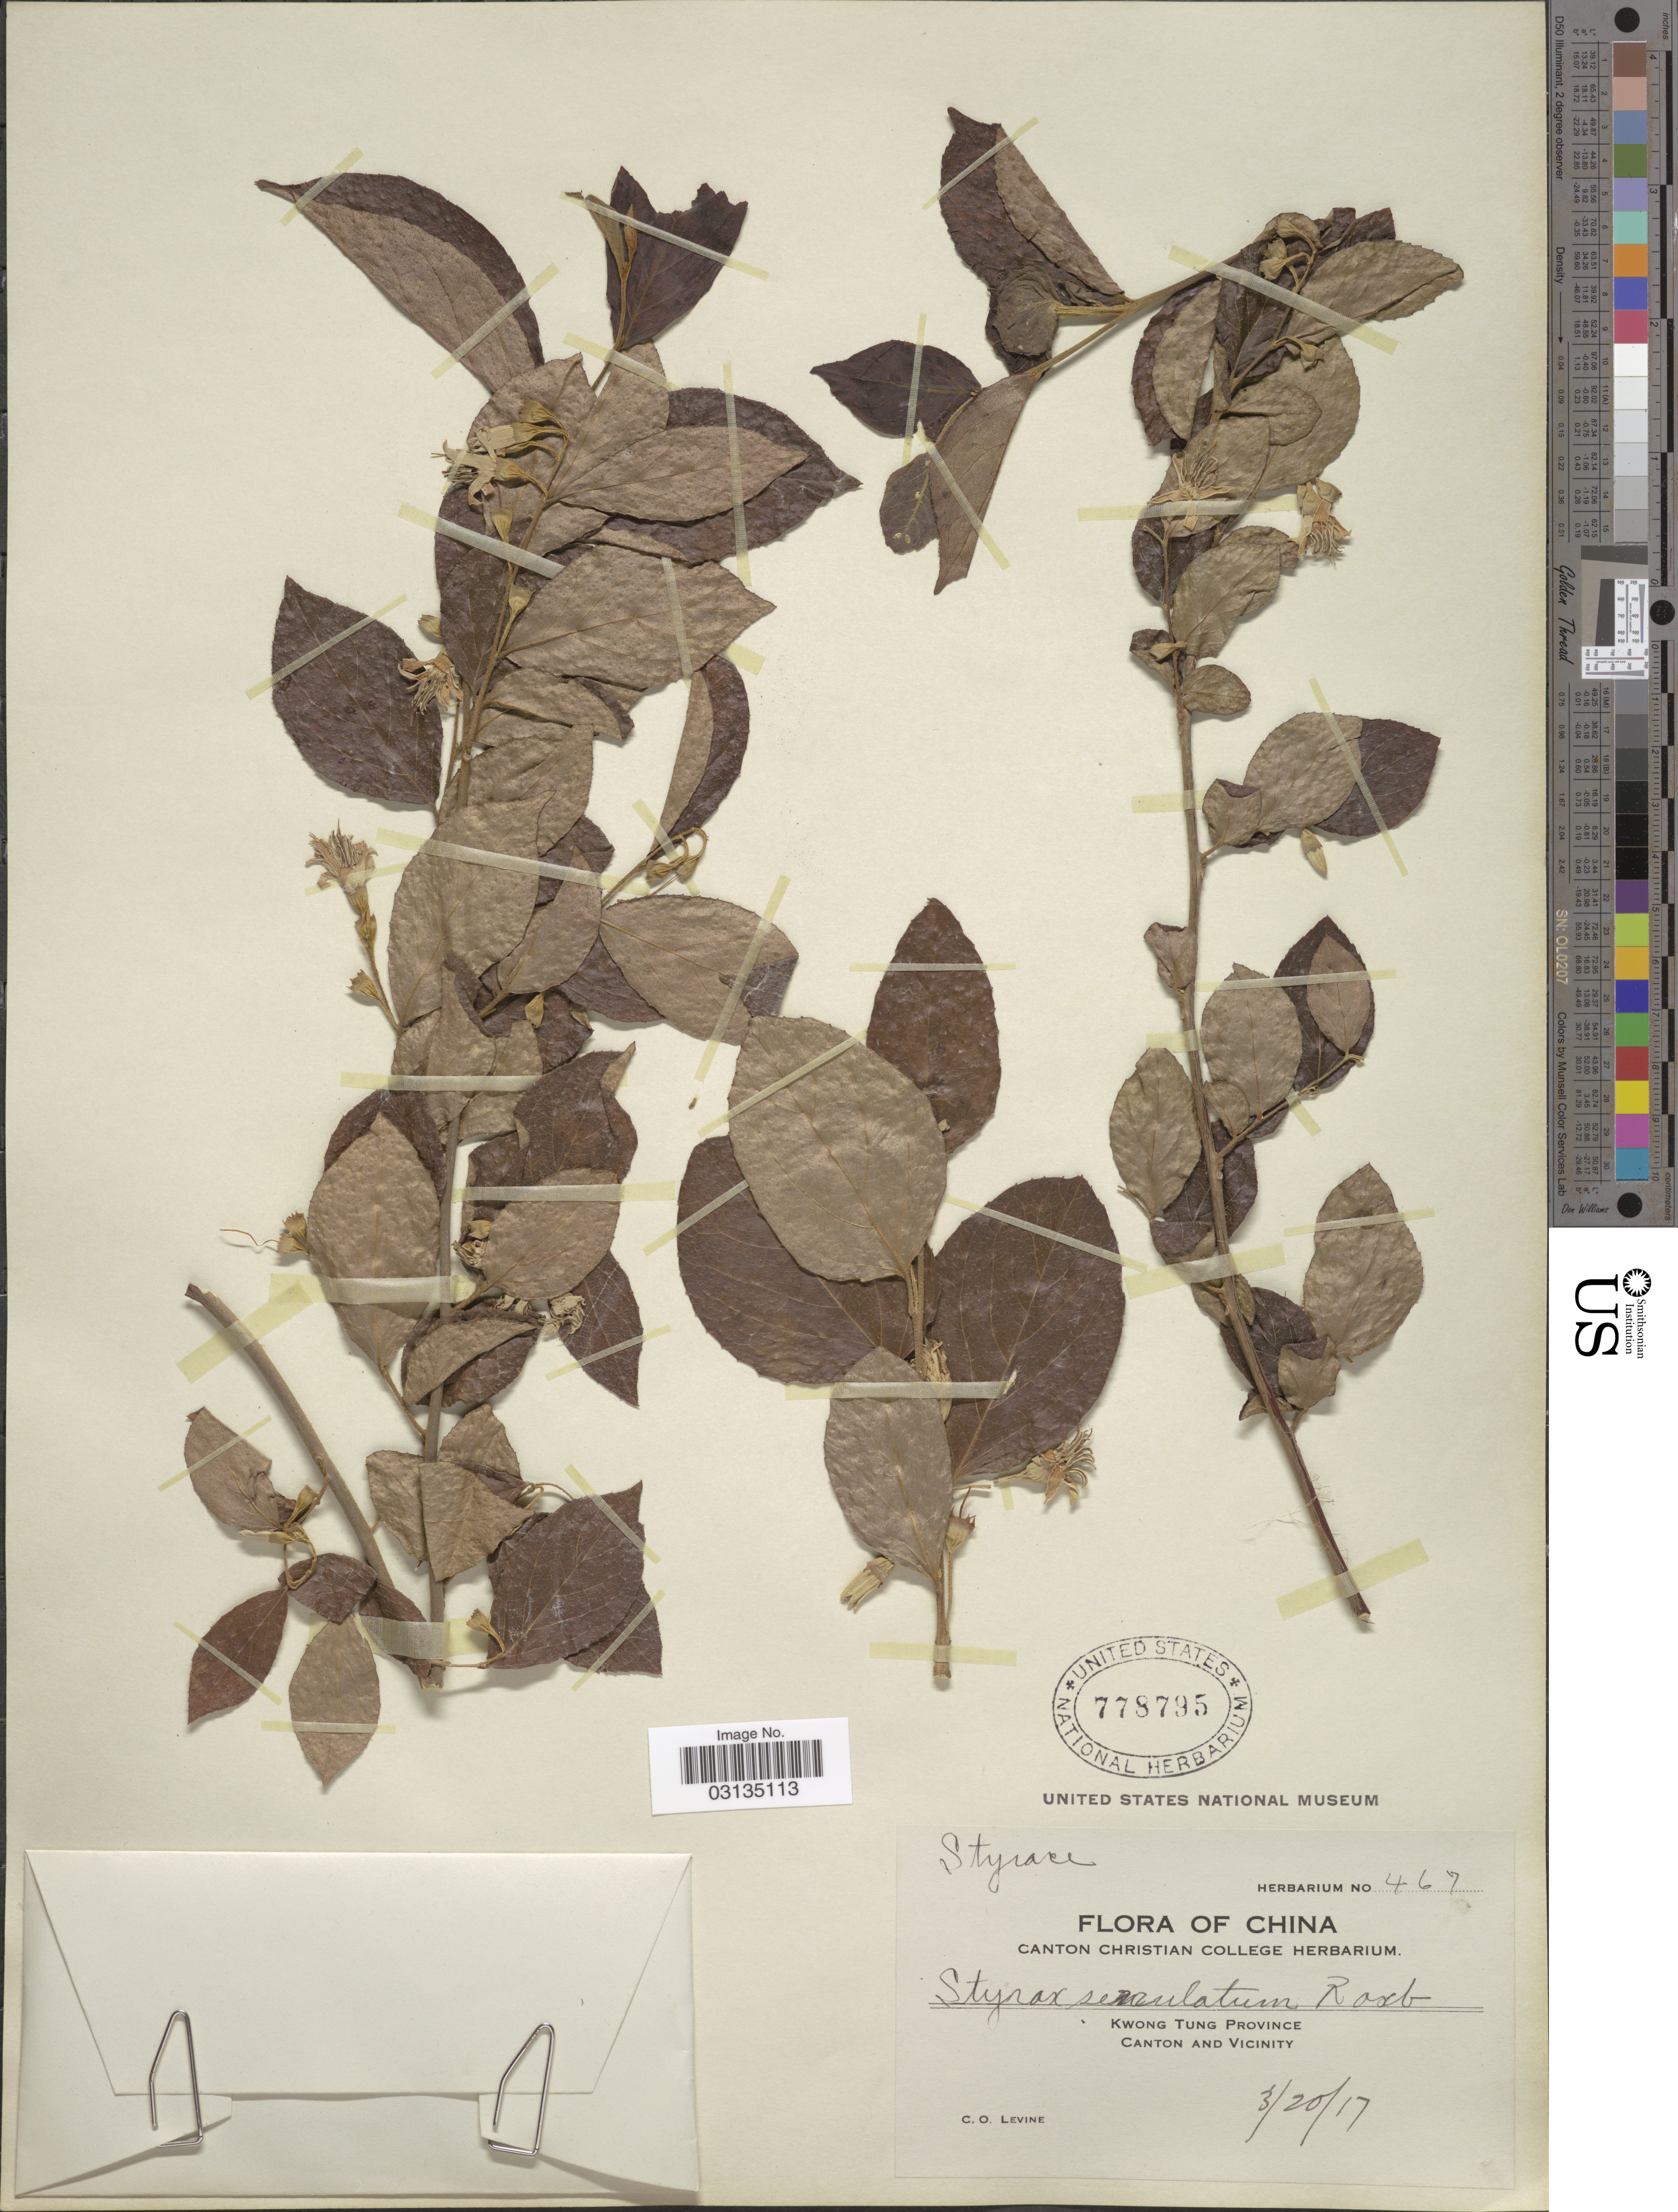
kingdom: Plantae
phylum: Tracheophyta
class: Magnoliopsida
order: Ericales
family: Styracaceae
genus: Styrax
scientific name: Styrax serrulatus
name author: Roxb.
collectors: C. O. Levine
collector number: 467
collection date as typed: Transcribed d/m/y: 20/3/17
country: China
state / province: Guangdong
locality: Kwong Tung Province, Canton and Vicinity.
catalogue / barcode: US 778795